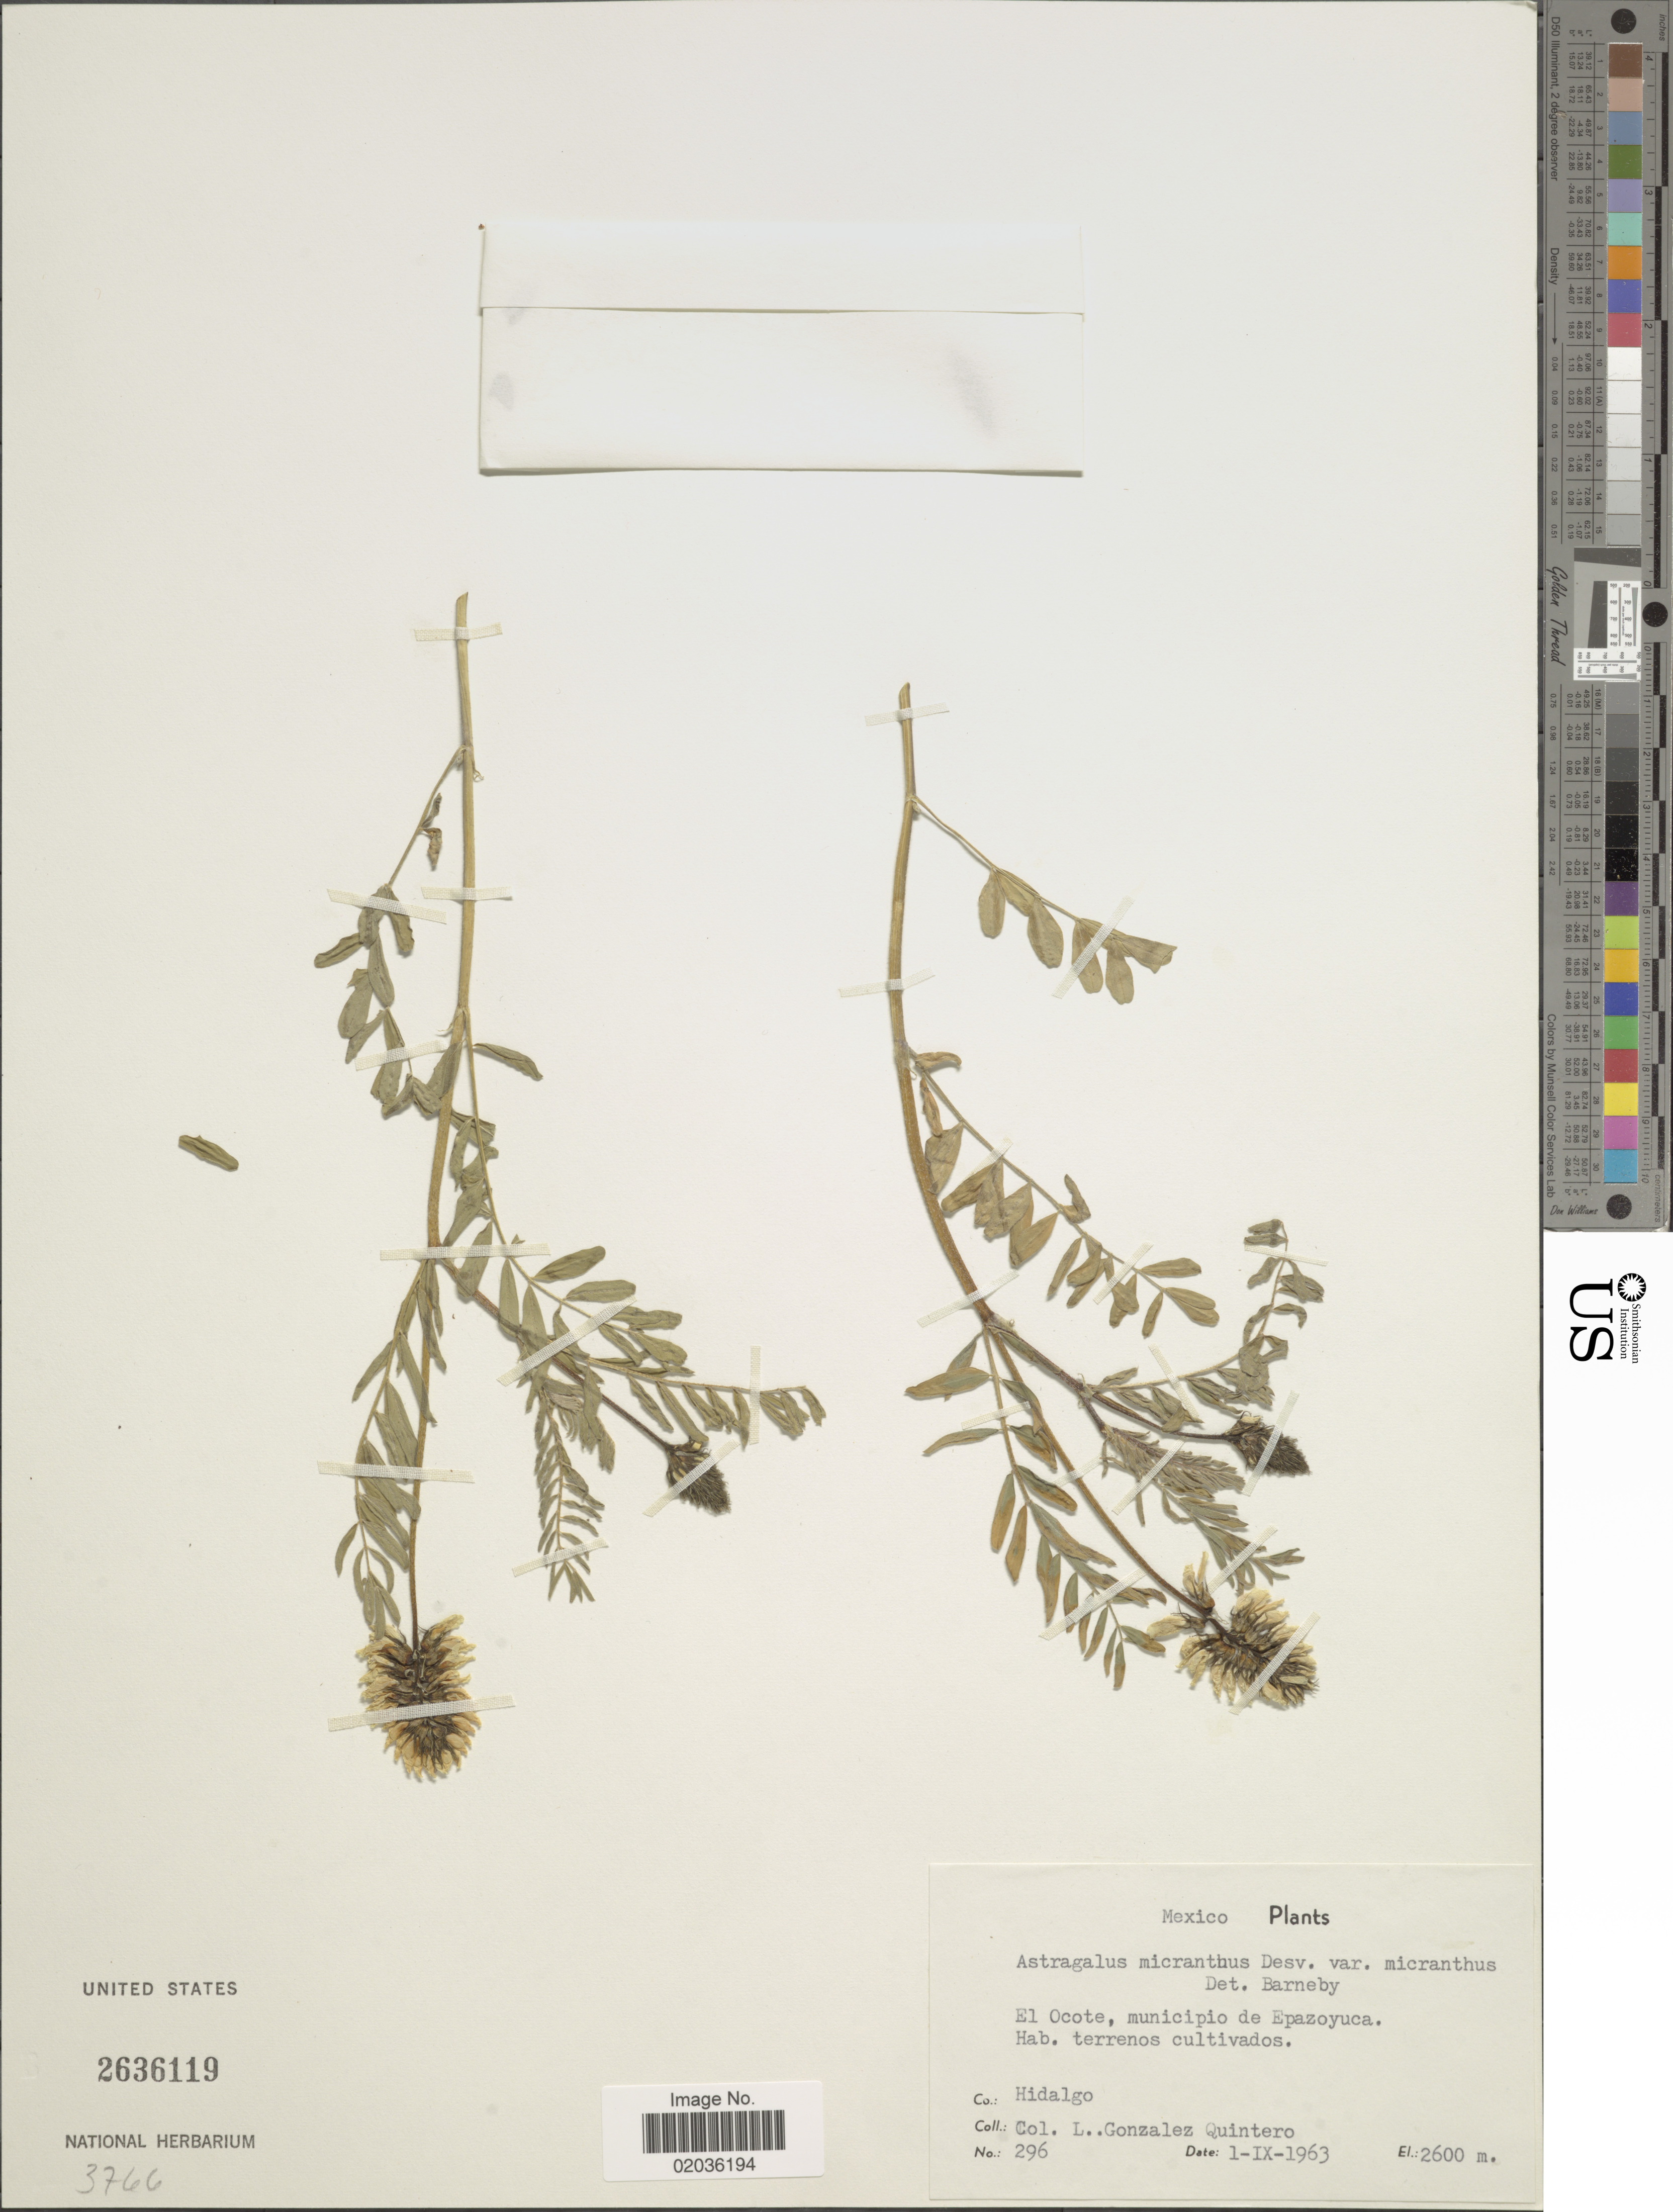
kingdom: Plantae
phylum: Tracheophyta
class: Magnoliopsida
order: Fabales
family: Fabaceae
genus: Astragalus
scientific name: Astragalus micranthus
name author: Desv.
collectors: L. González Q.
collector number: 296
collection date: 1963-09-01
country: Mexico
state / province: Hidalgo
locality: El Ocote, municipio de Epzaoyuca, Co Hidalgo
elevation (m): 2600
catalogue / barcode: US 2636119